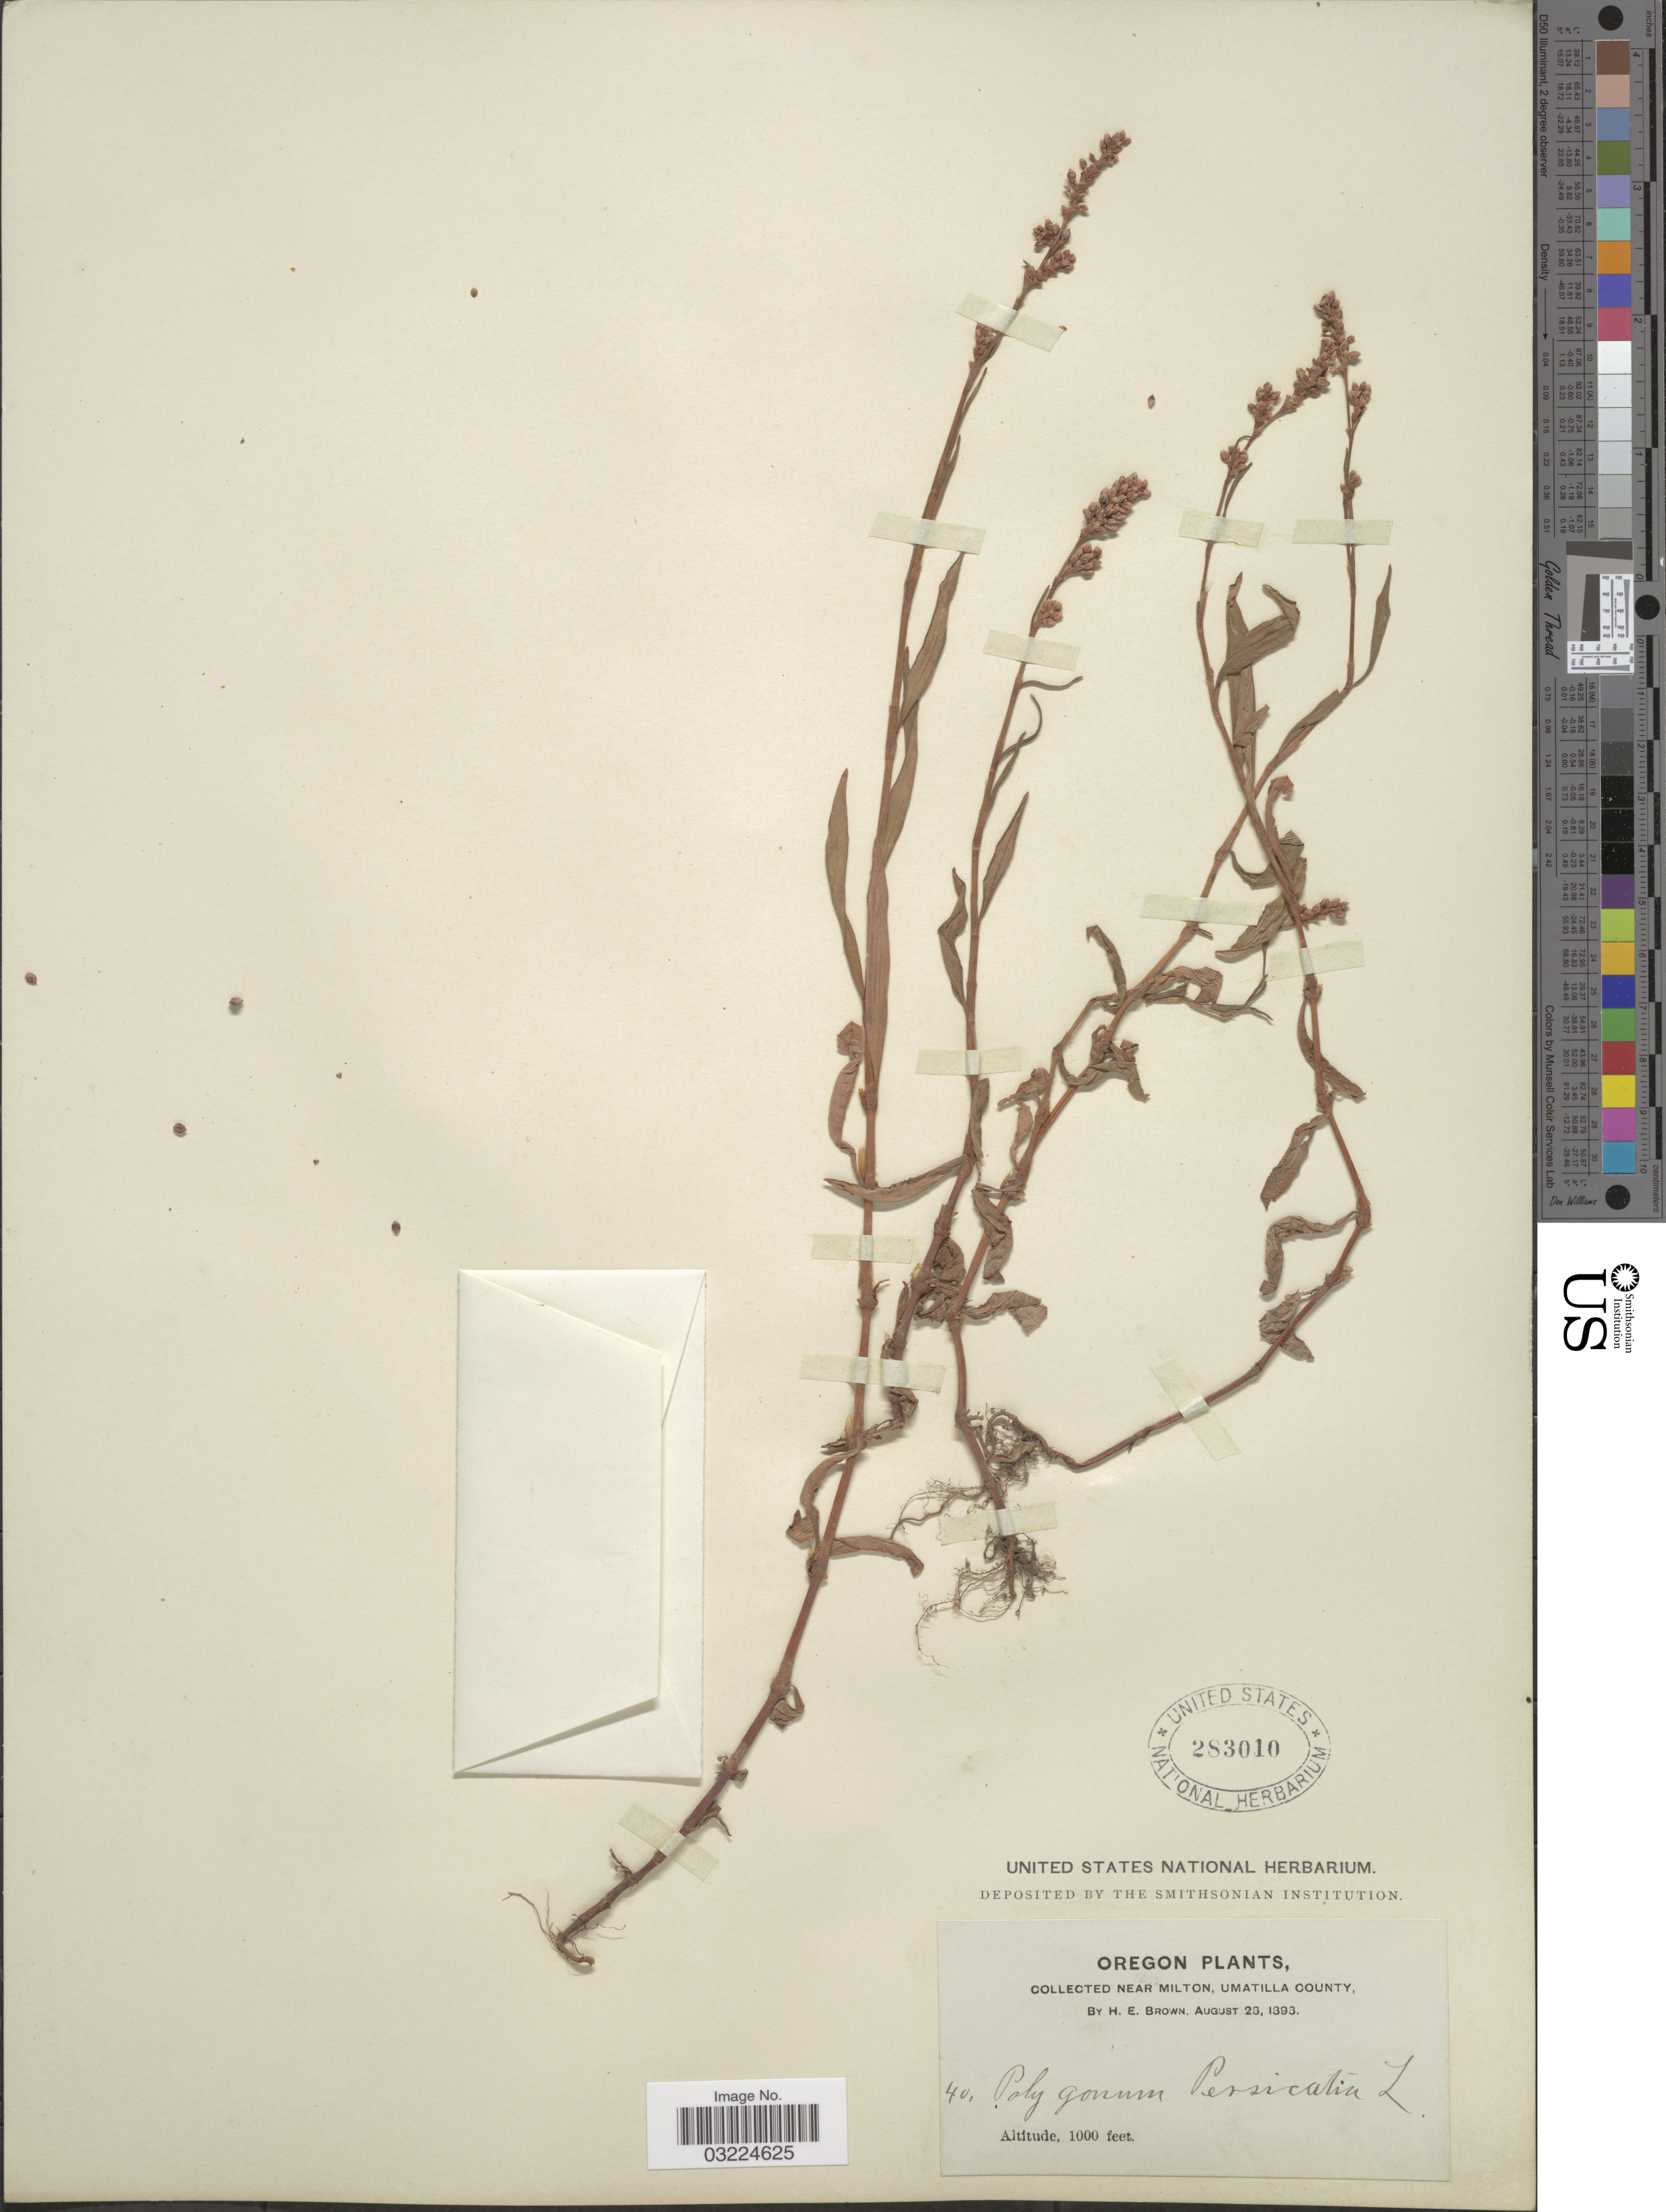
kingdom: Plantae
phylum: Tracheophyta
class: Magnoliopsida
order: Caryophyllales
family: Polygonaceae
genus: Persicaria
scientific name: Persicaria maculosa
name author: S.F. Gray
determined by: Atha, D. E.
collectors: H. E. Brown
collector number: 40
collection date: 1896-08-26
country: United States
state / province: Oregon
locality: Near Milton, Umatilla County.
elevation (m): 305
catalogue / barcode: US 283010